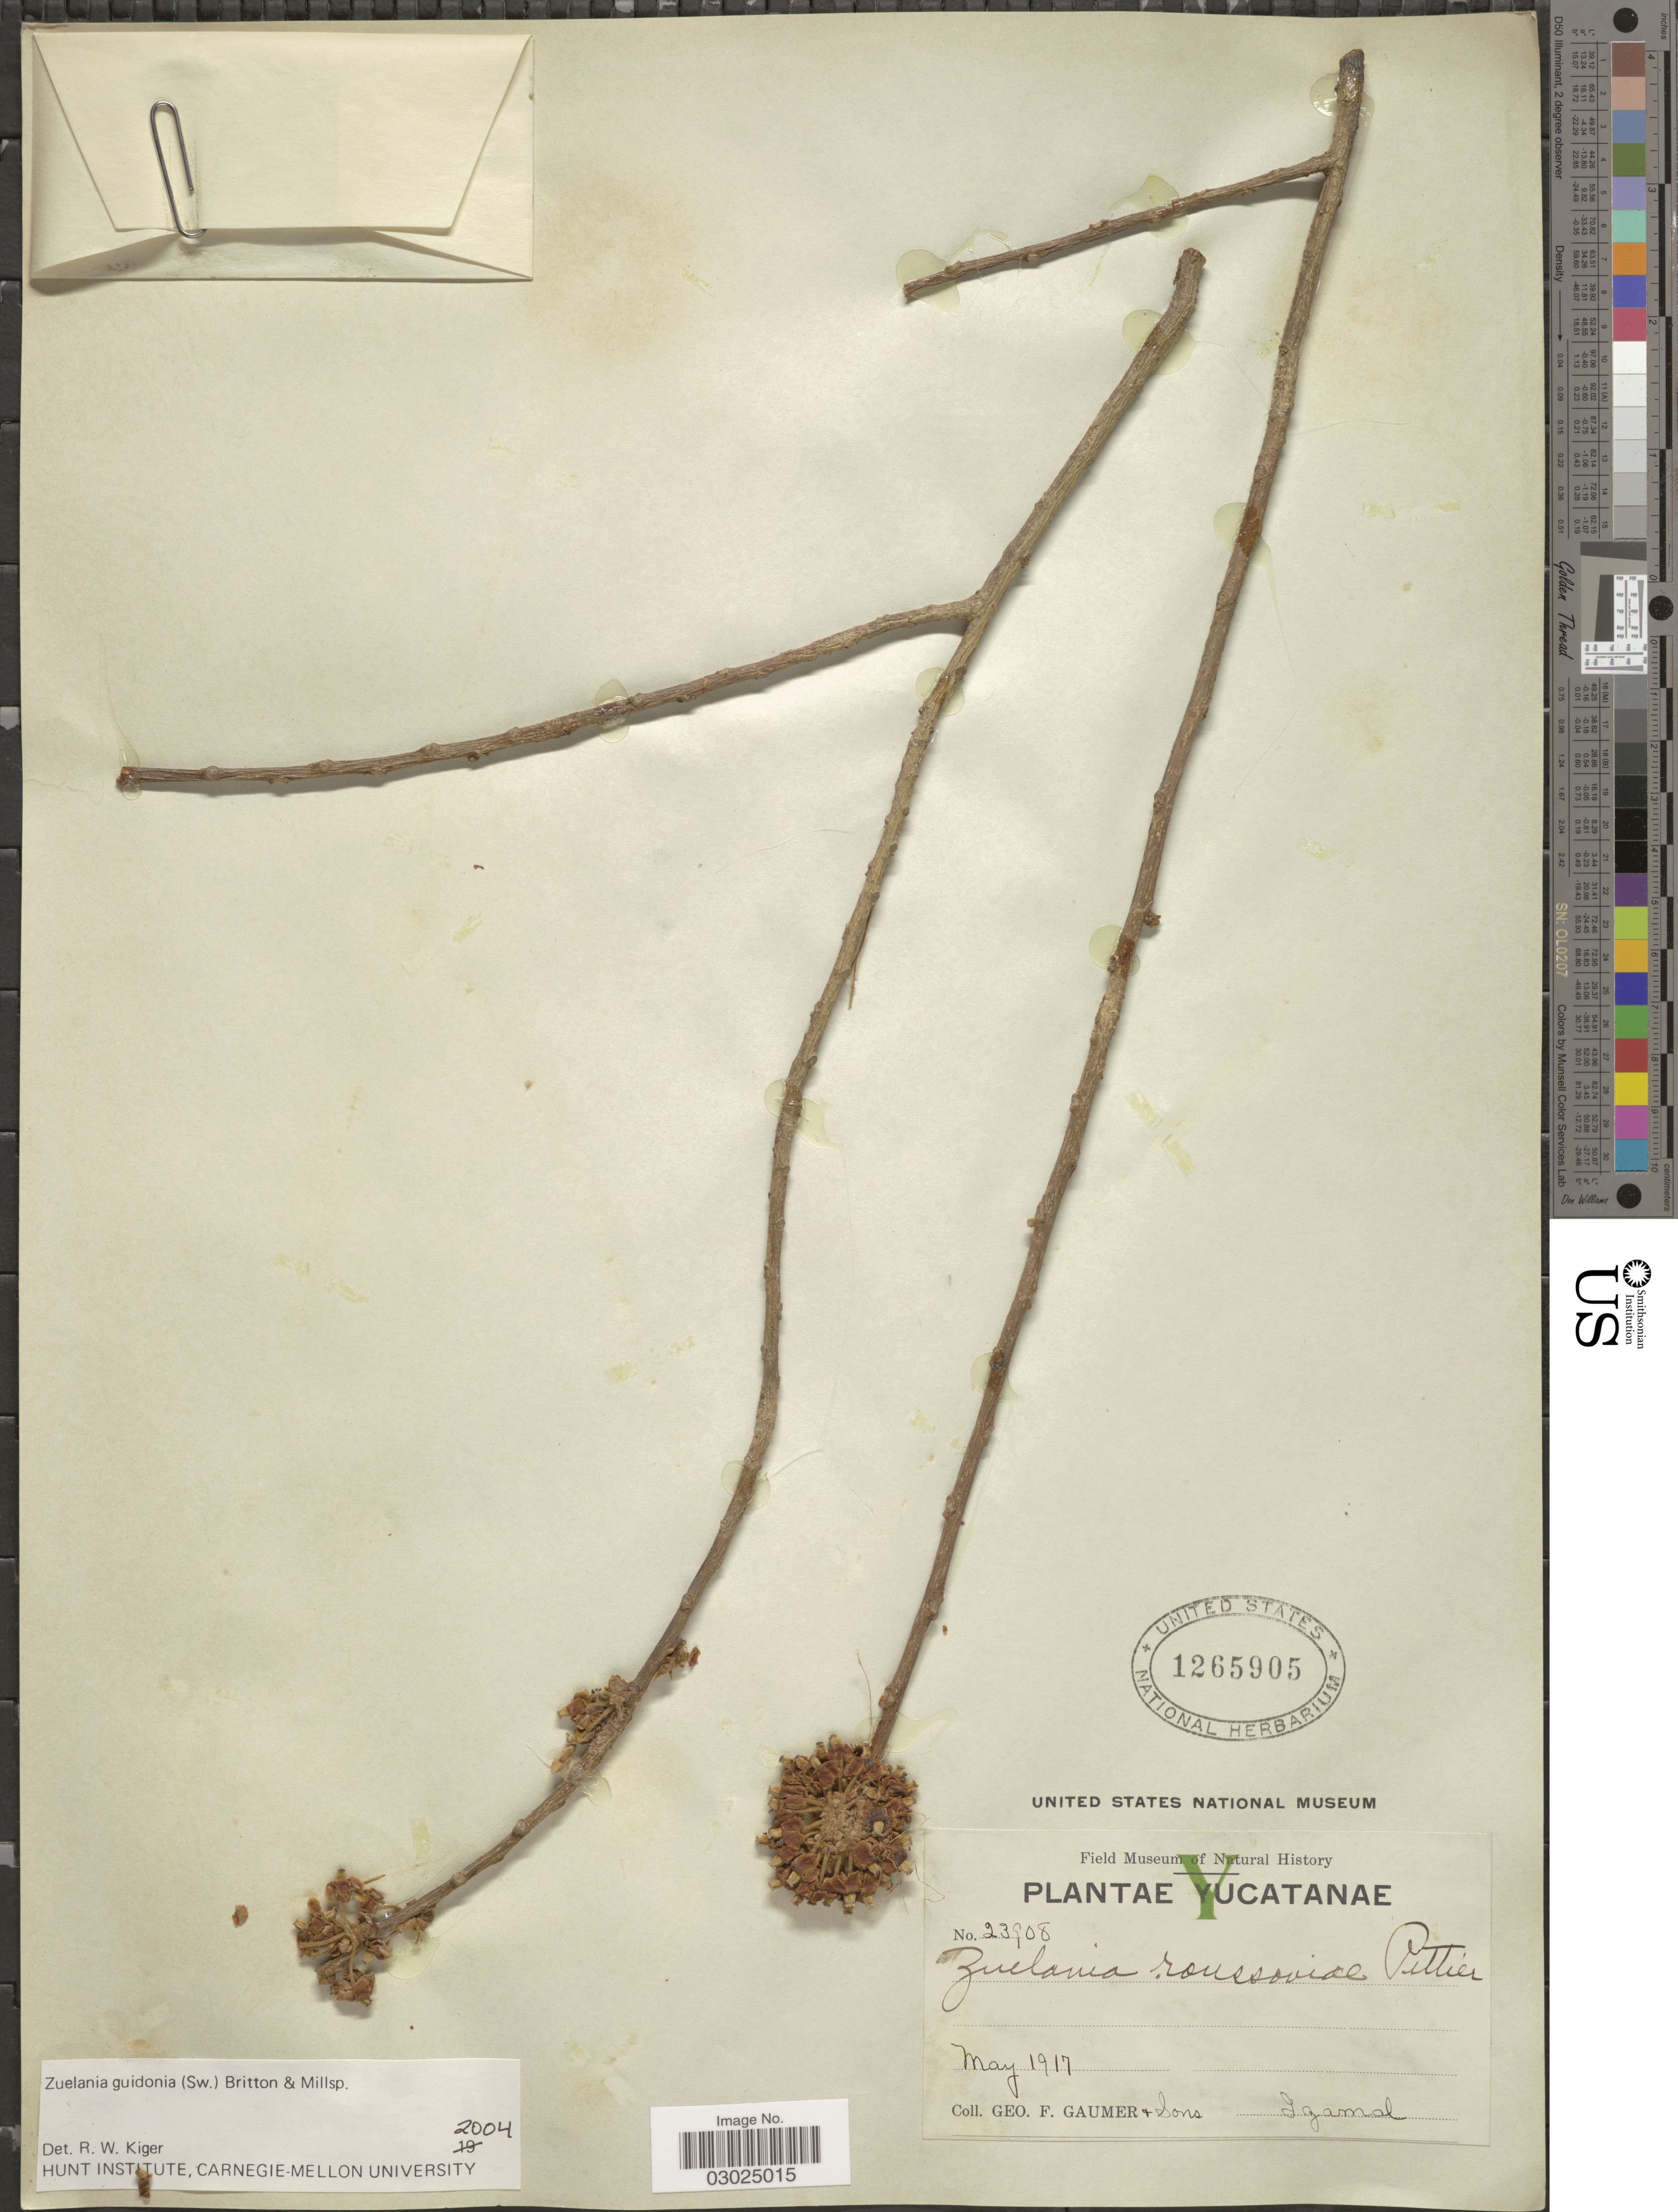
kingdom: Plantae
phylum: Tracheophyta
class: Magnoliopsida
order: Malpighiales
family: Salicaceae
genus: Casearia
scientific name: Casearia laetioides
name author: (A. Rich.) Warb.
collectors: G. F. Gaumer & Sons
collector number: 23908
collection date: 1917-05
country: Mexico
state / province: Yucatán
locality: Igamd.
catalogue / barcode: US 1265905